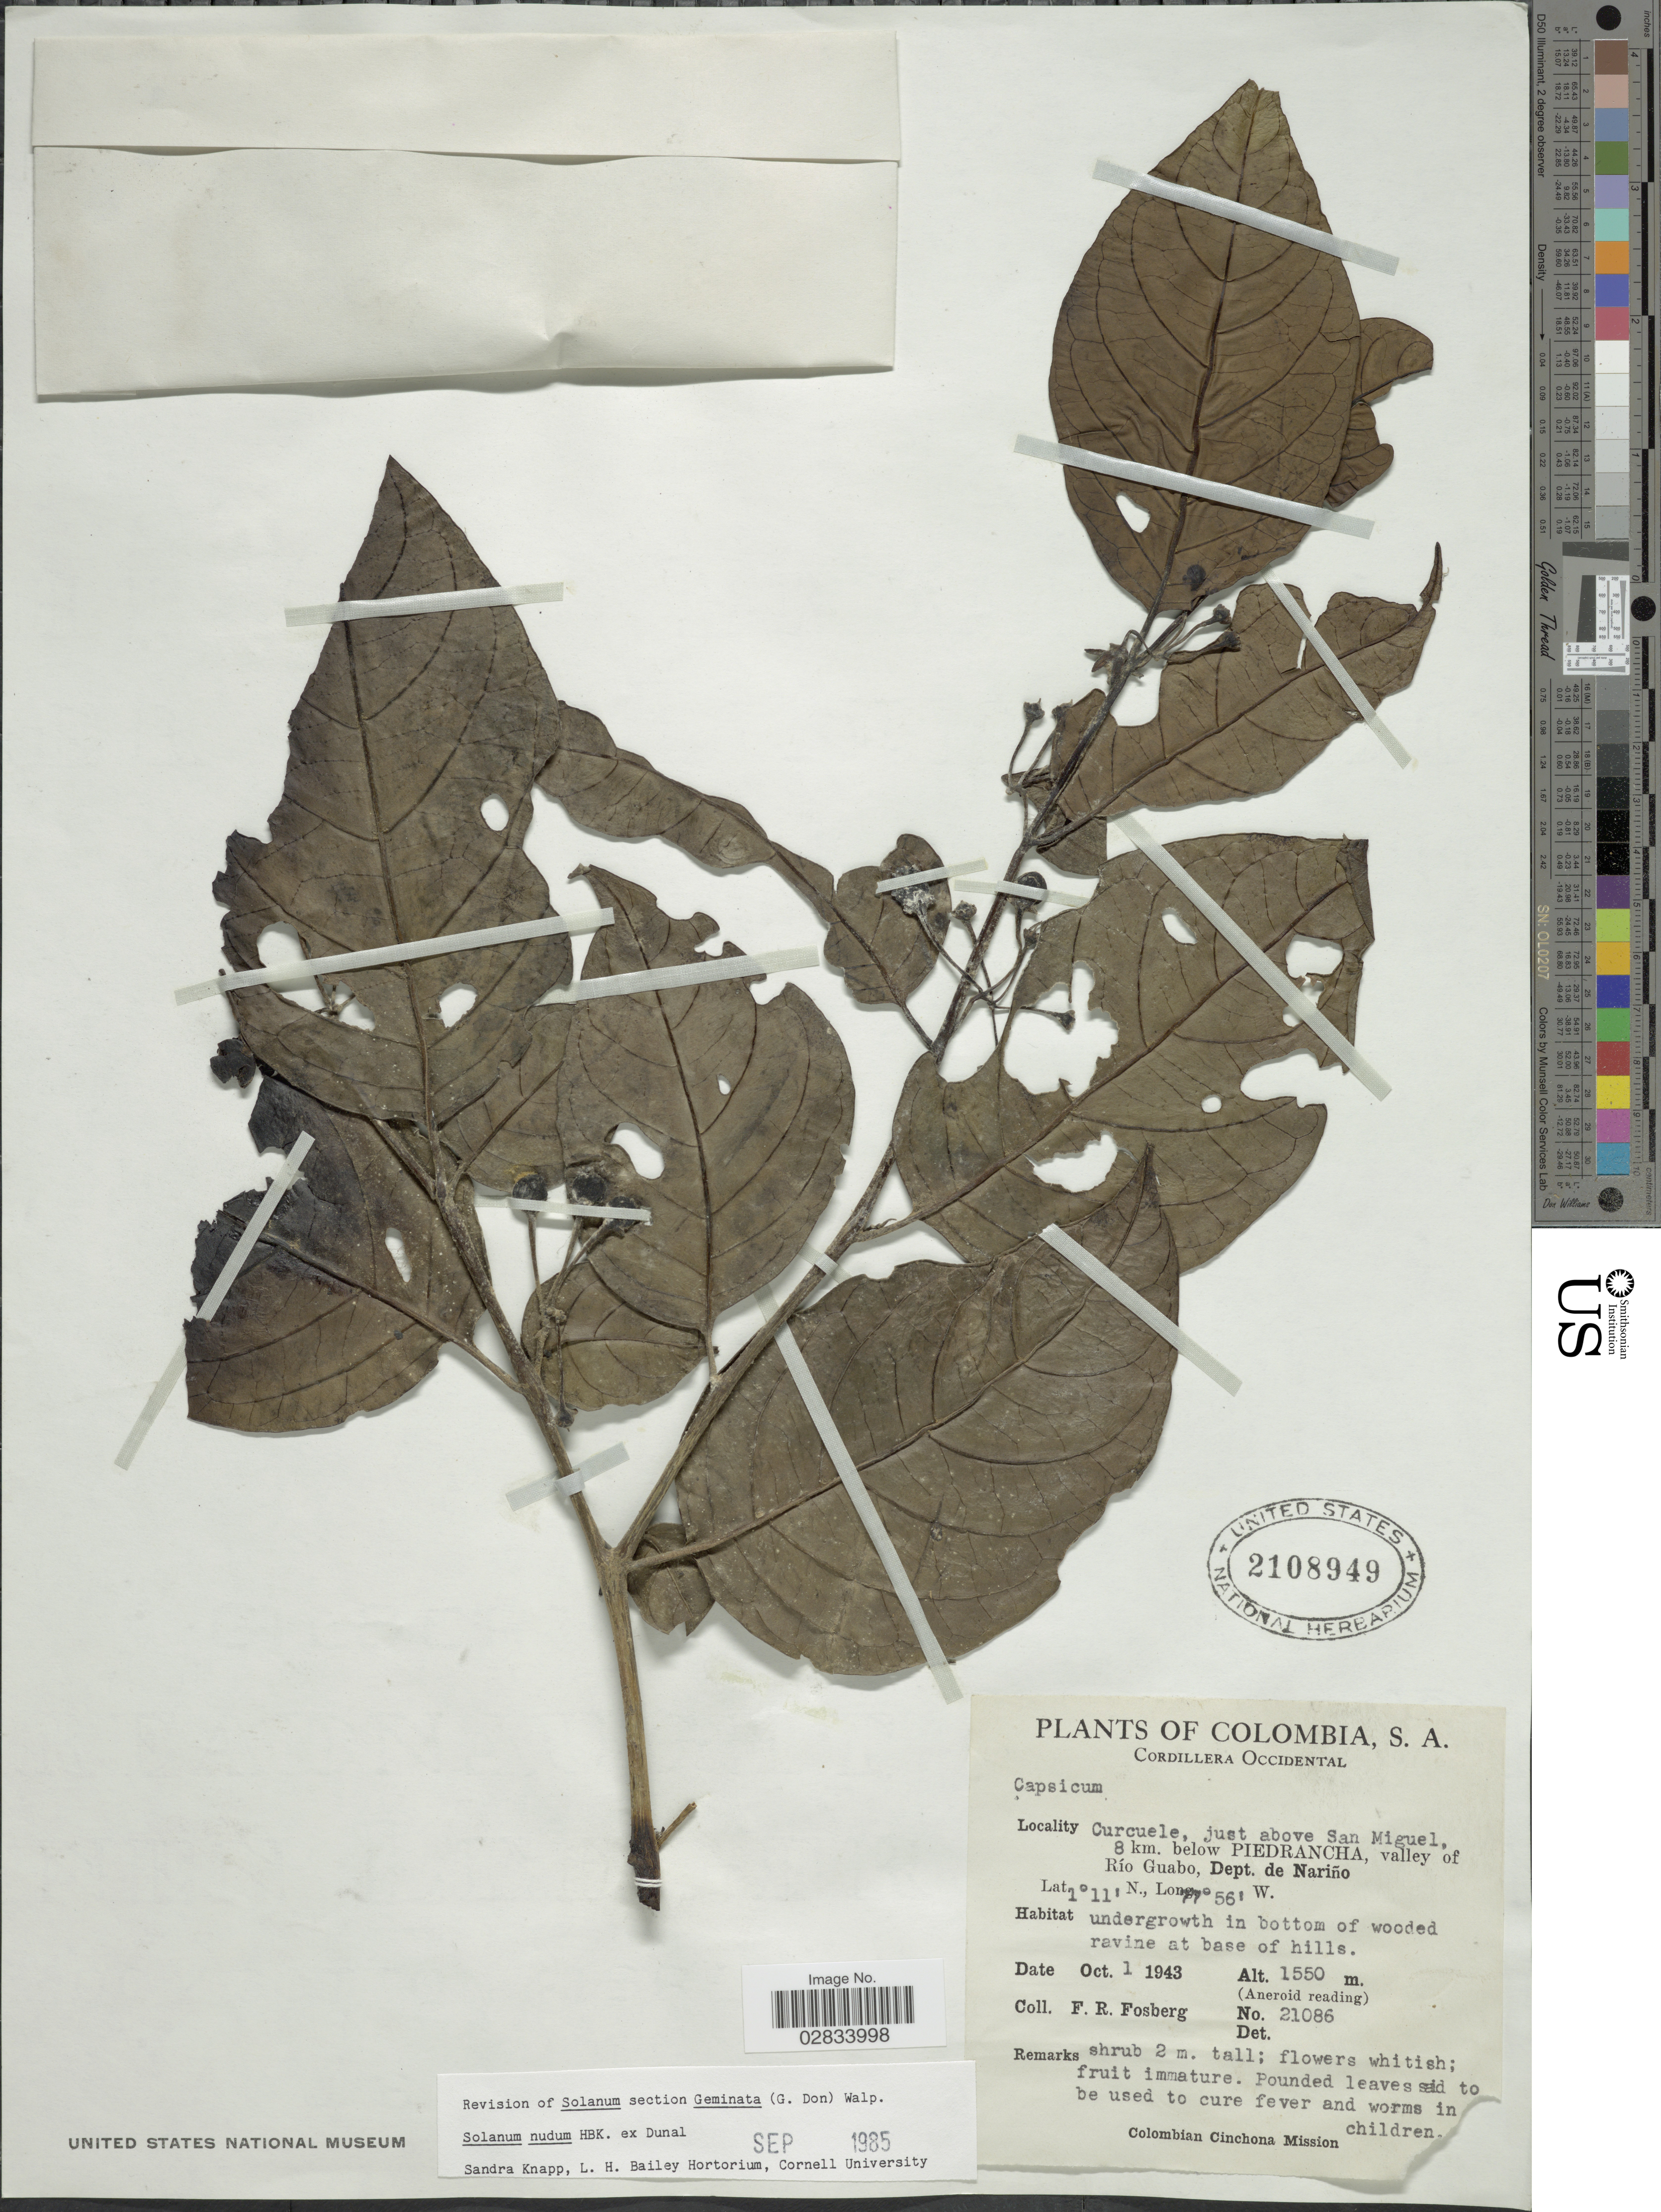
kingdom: Plantae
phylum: Tracheophyta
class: Magnoliopsida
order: Solanales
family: Solanaceae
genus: Solanum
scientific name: Solanum nudum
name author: Dunal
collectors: F. R. Fosberg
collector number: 21086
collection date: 1943-10-01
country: Colombia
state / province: Nariño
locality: Cordillero Occidental, Curcuele, just above San Miguel, 8 km. below Piedrancha, valley of Río Guabo, Dept. de Nariño.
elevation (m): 1550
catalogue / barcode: US 2108949